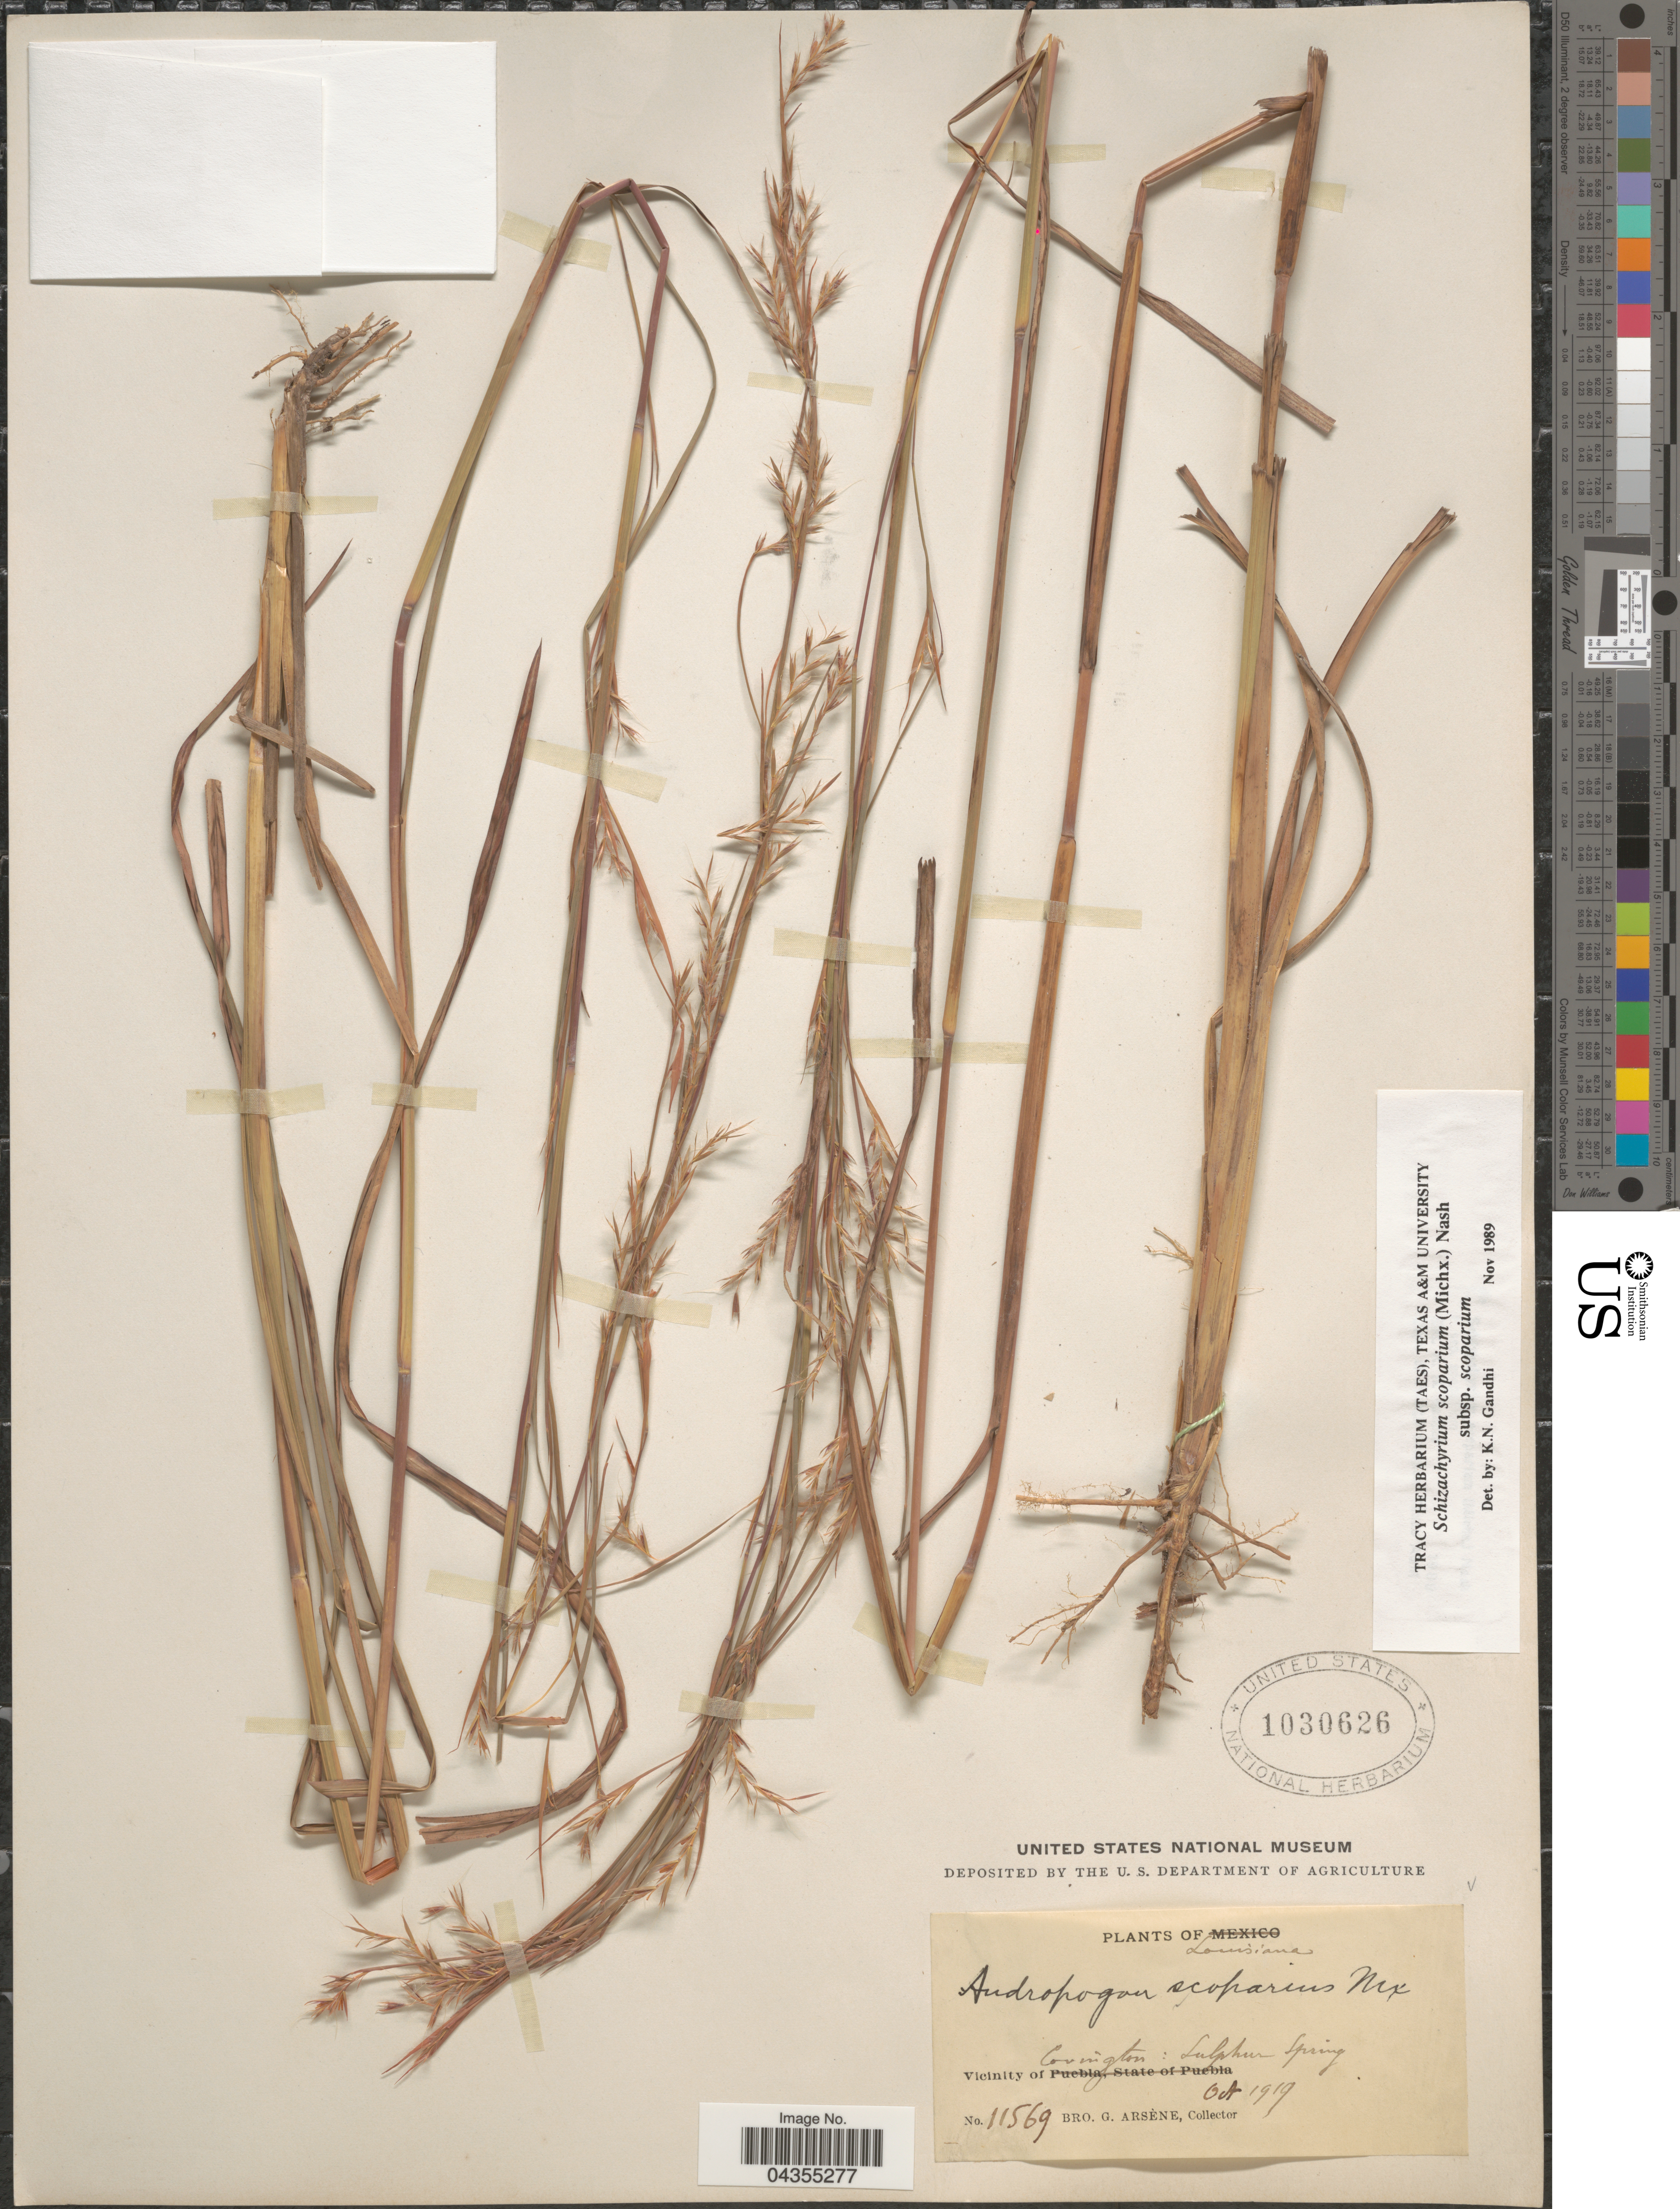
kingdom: Plantae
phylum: Tracheophyta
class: Liliopsida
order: Poales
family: Poaceae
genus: Schizachyrium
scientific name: Schizachyrium scoparium var. scoparium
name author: (Michx.) Nash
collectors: Bro. G. Arsène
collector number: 11569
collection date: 1919-10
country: United States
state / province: Louisiana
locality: Vicinity of Covington: Sulphur Spring.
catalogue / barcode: US 1030626